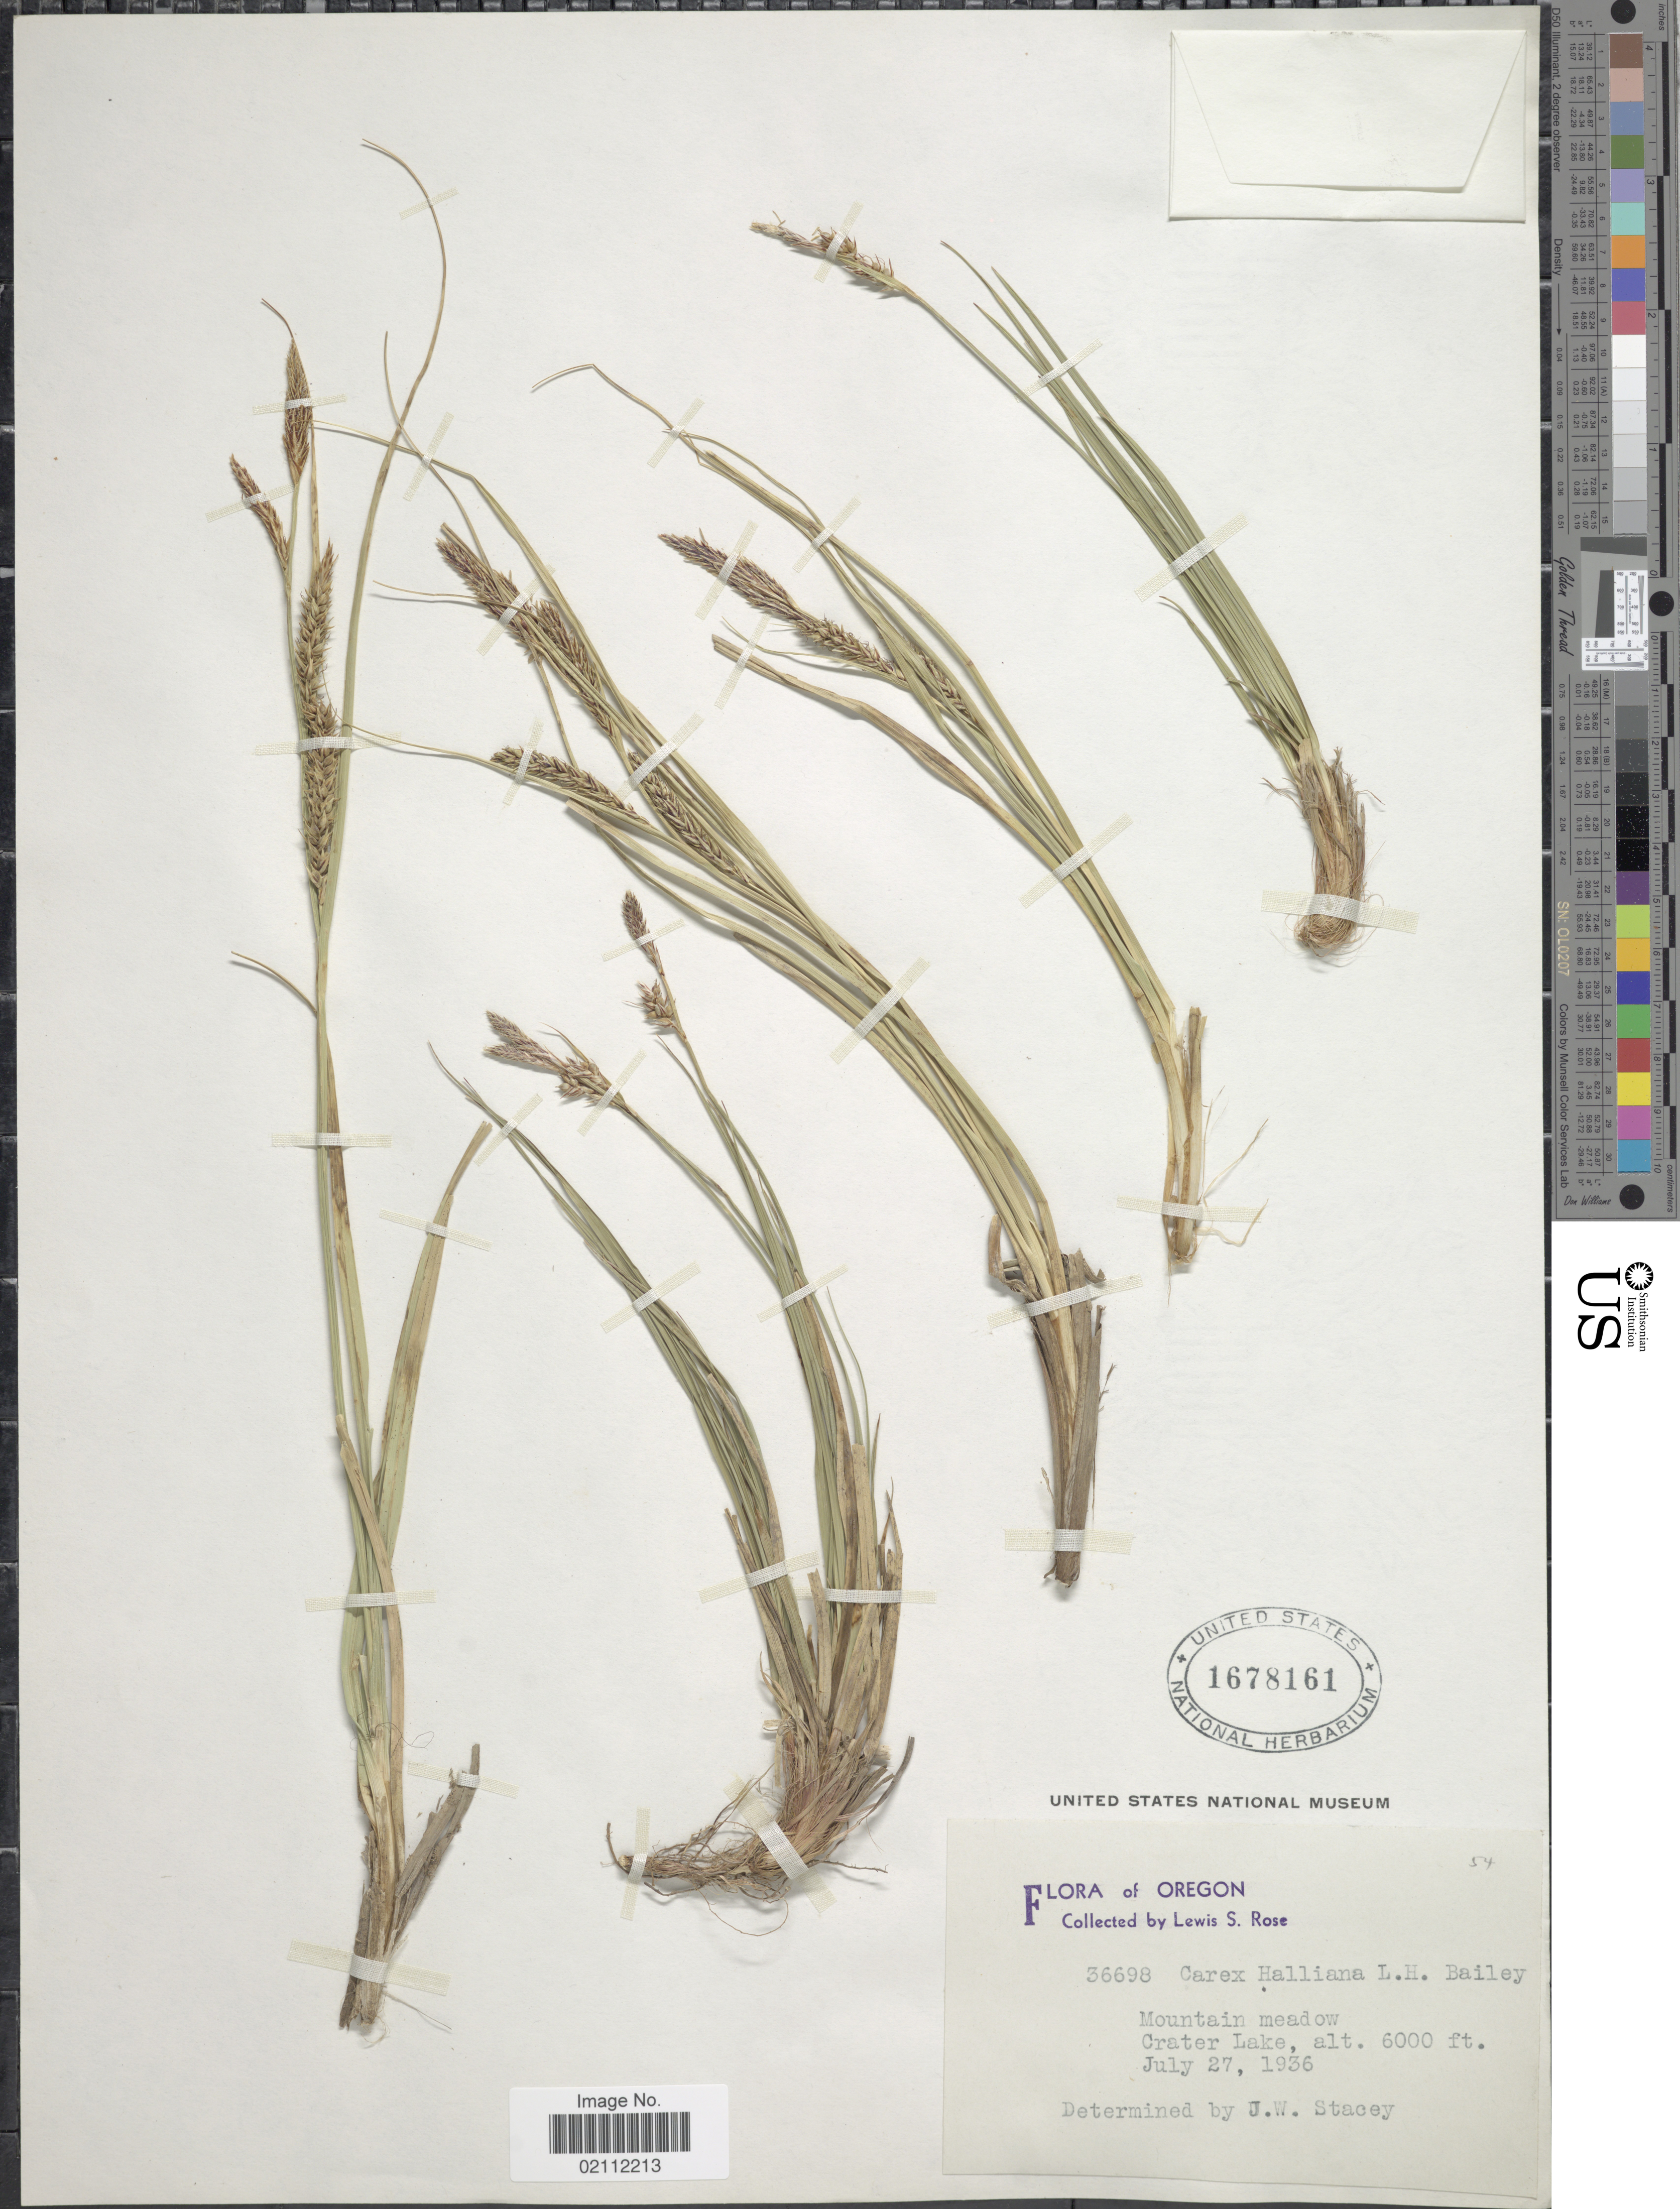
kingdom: Plantae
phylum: Tracheophyta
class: Liliopsida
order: Poales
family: Cyperaceae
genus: Carex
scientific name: Carex halliana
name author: L.H. Bailey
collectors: L. S. Rose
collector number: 36698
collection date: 1936-07-27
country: United States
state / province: Oregon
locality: Crater Lake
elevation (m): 1829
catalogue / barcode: US 1678161